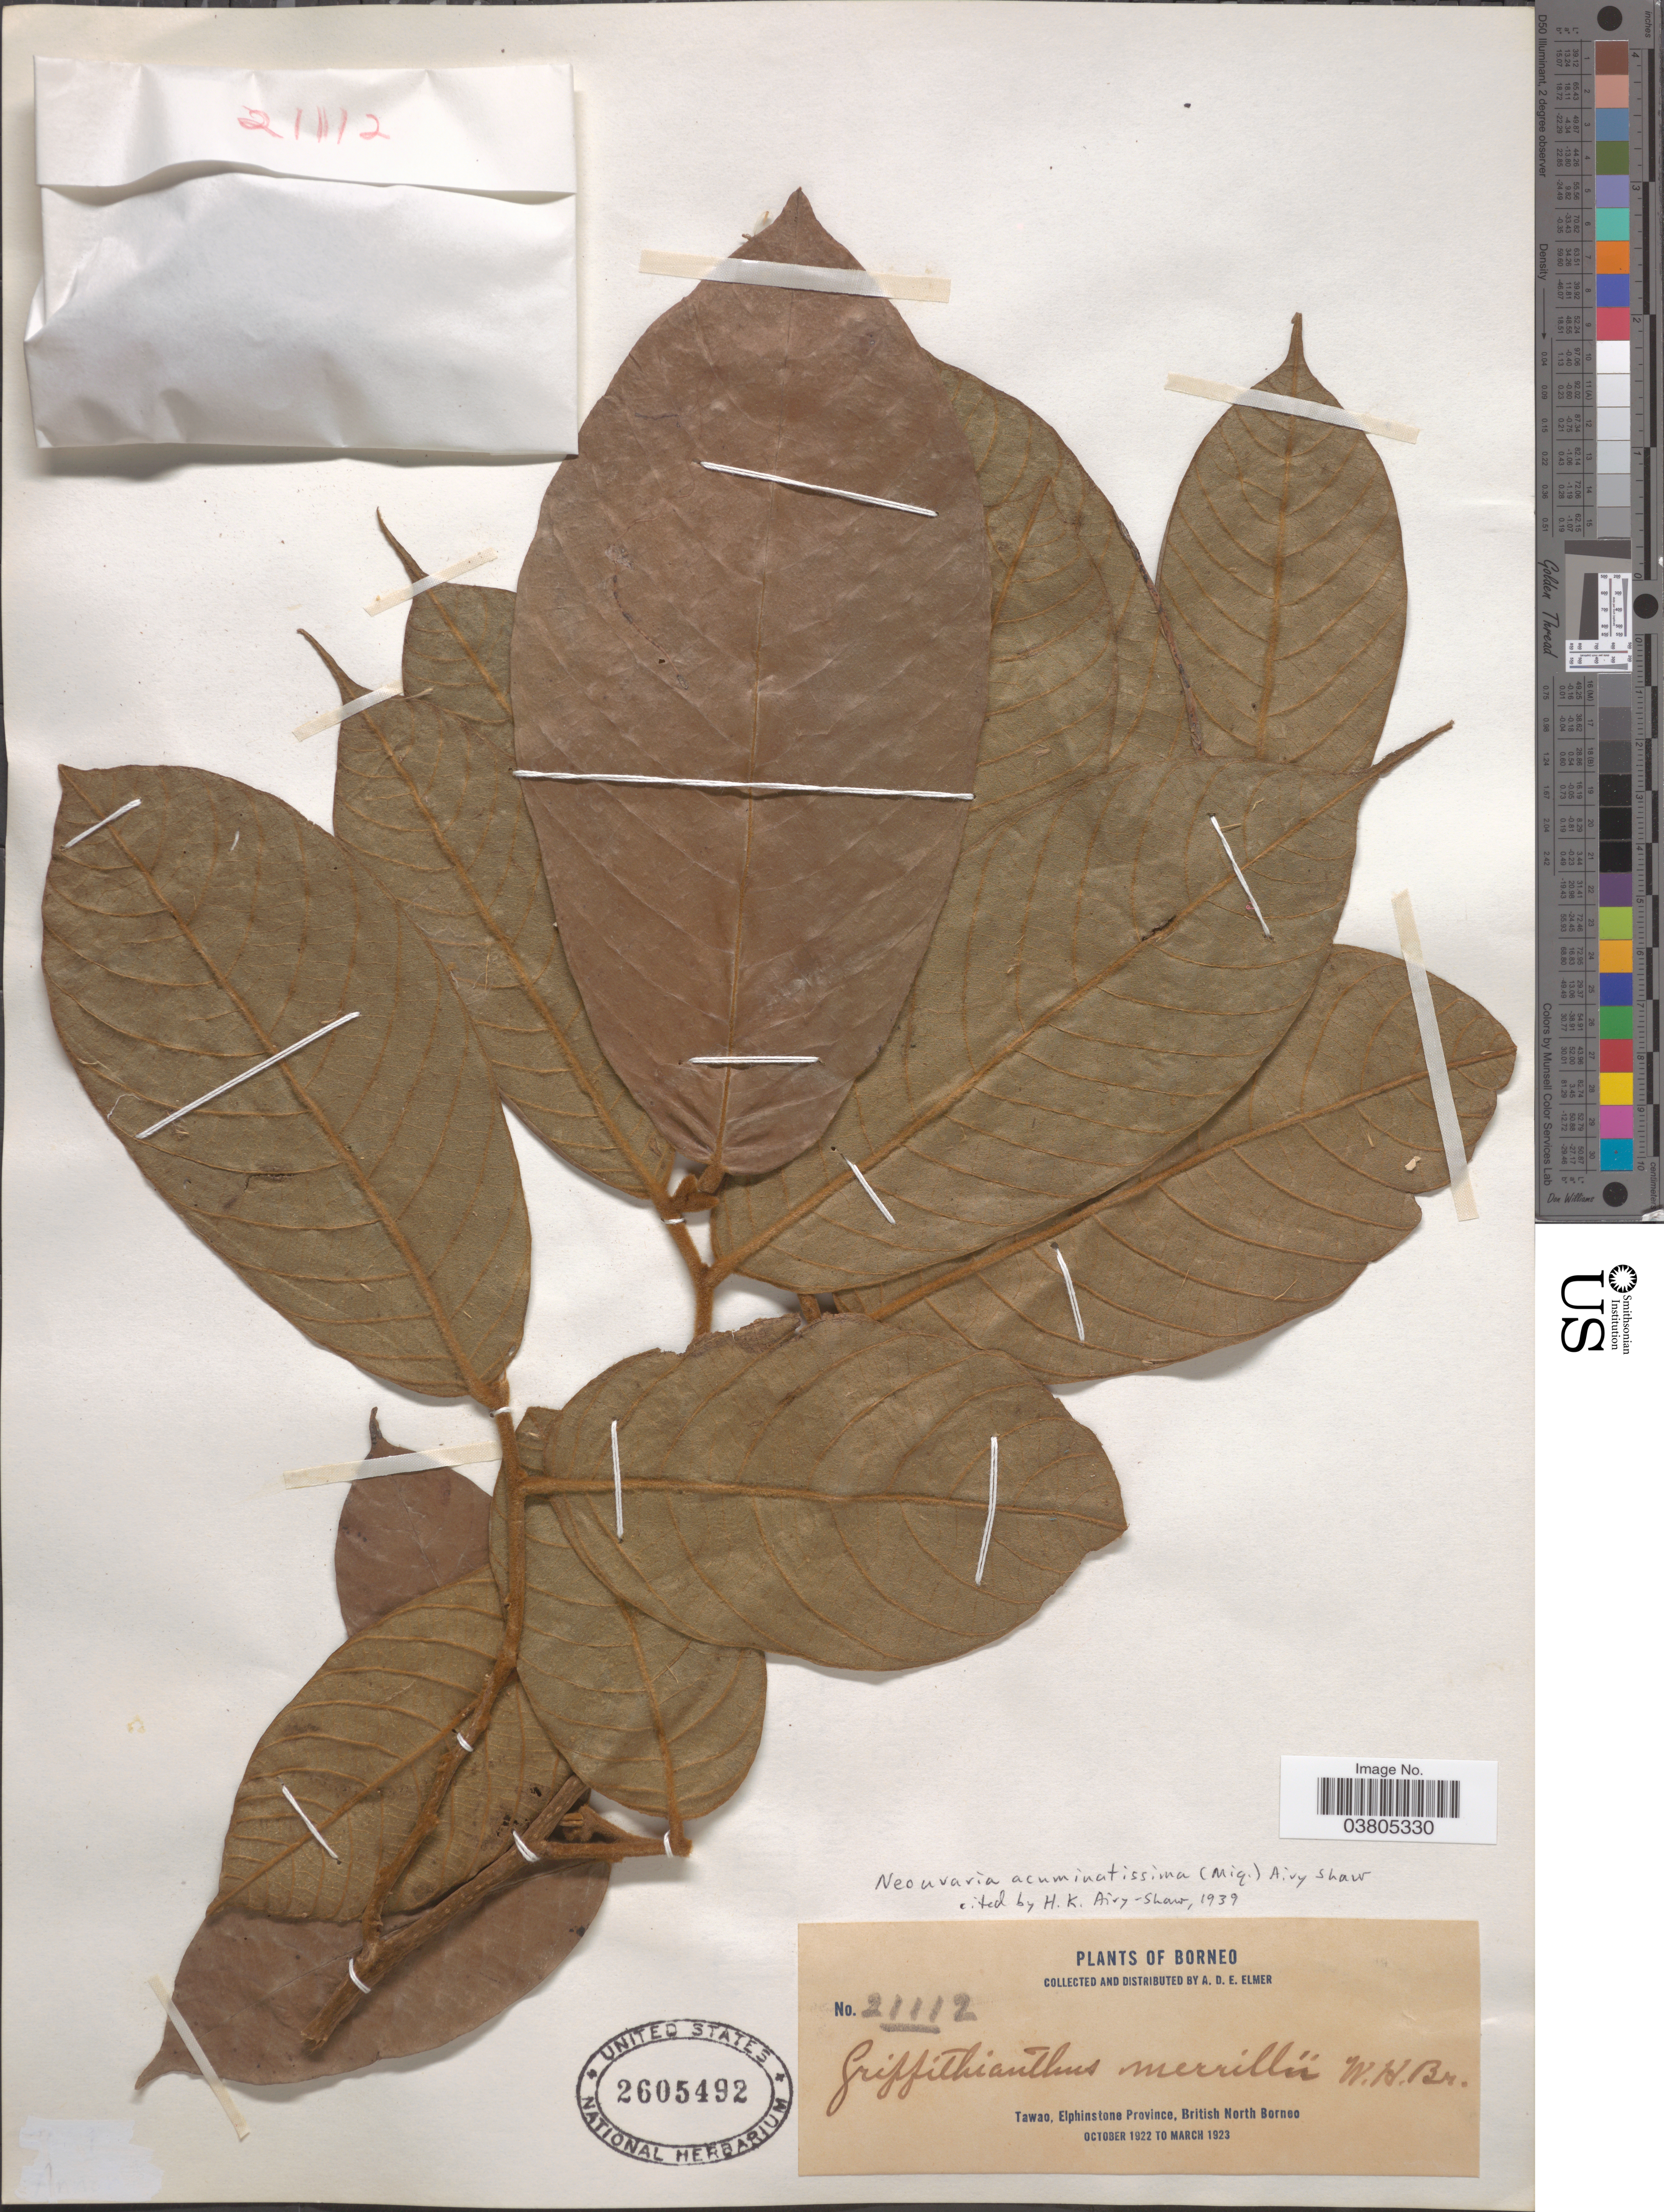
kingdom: Plantae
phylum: Tracheophyta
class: Magnoliopsida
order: Magnoliales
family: Annonaceae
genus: Neo-Uvaria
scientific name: Neo-uvaria acuminatissima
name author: (Miq.) Airy Shaw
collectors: A. D. E. Elmer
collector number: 21112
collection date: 1922-10/1923-03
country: Malaysia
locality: Borneo. Tawao, Elphinstone Province, British North Borneo.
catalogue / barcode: US 2605492